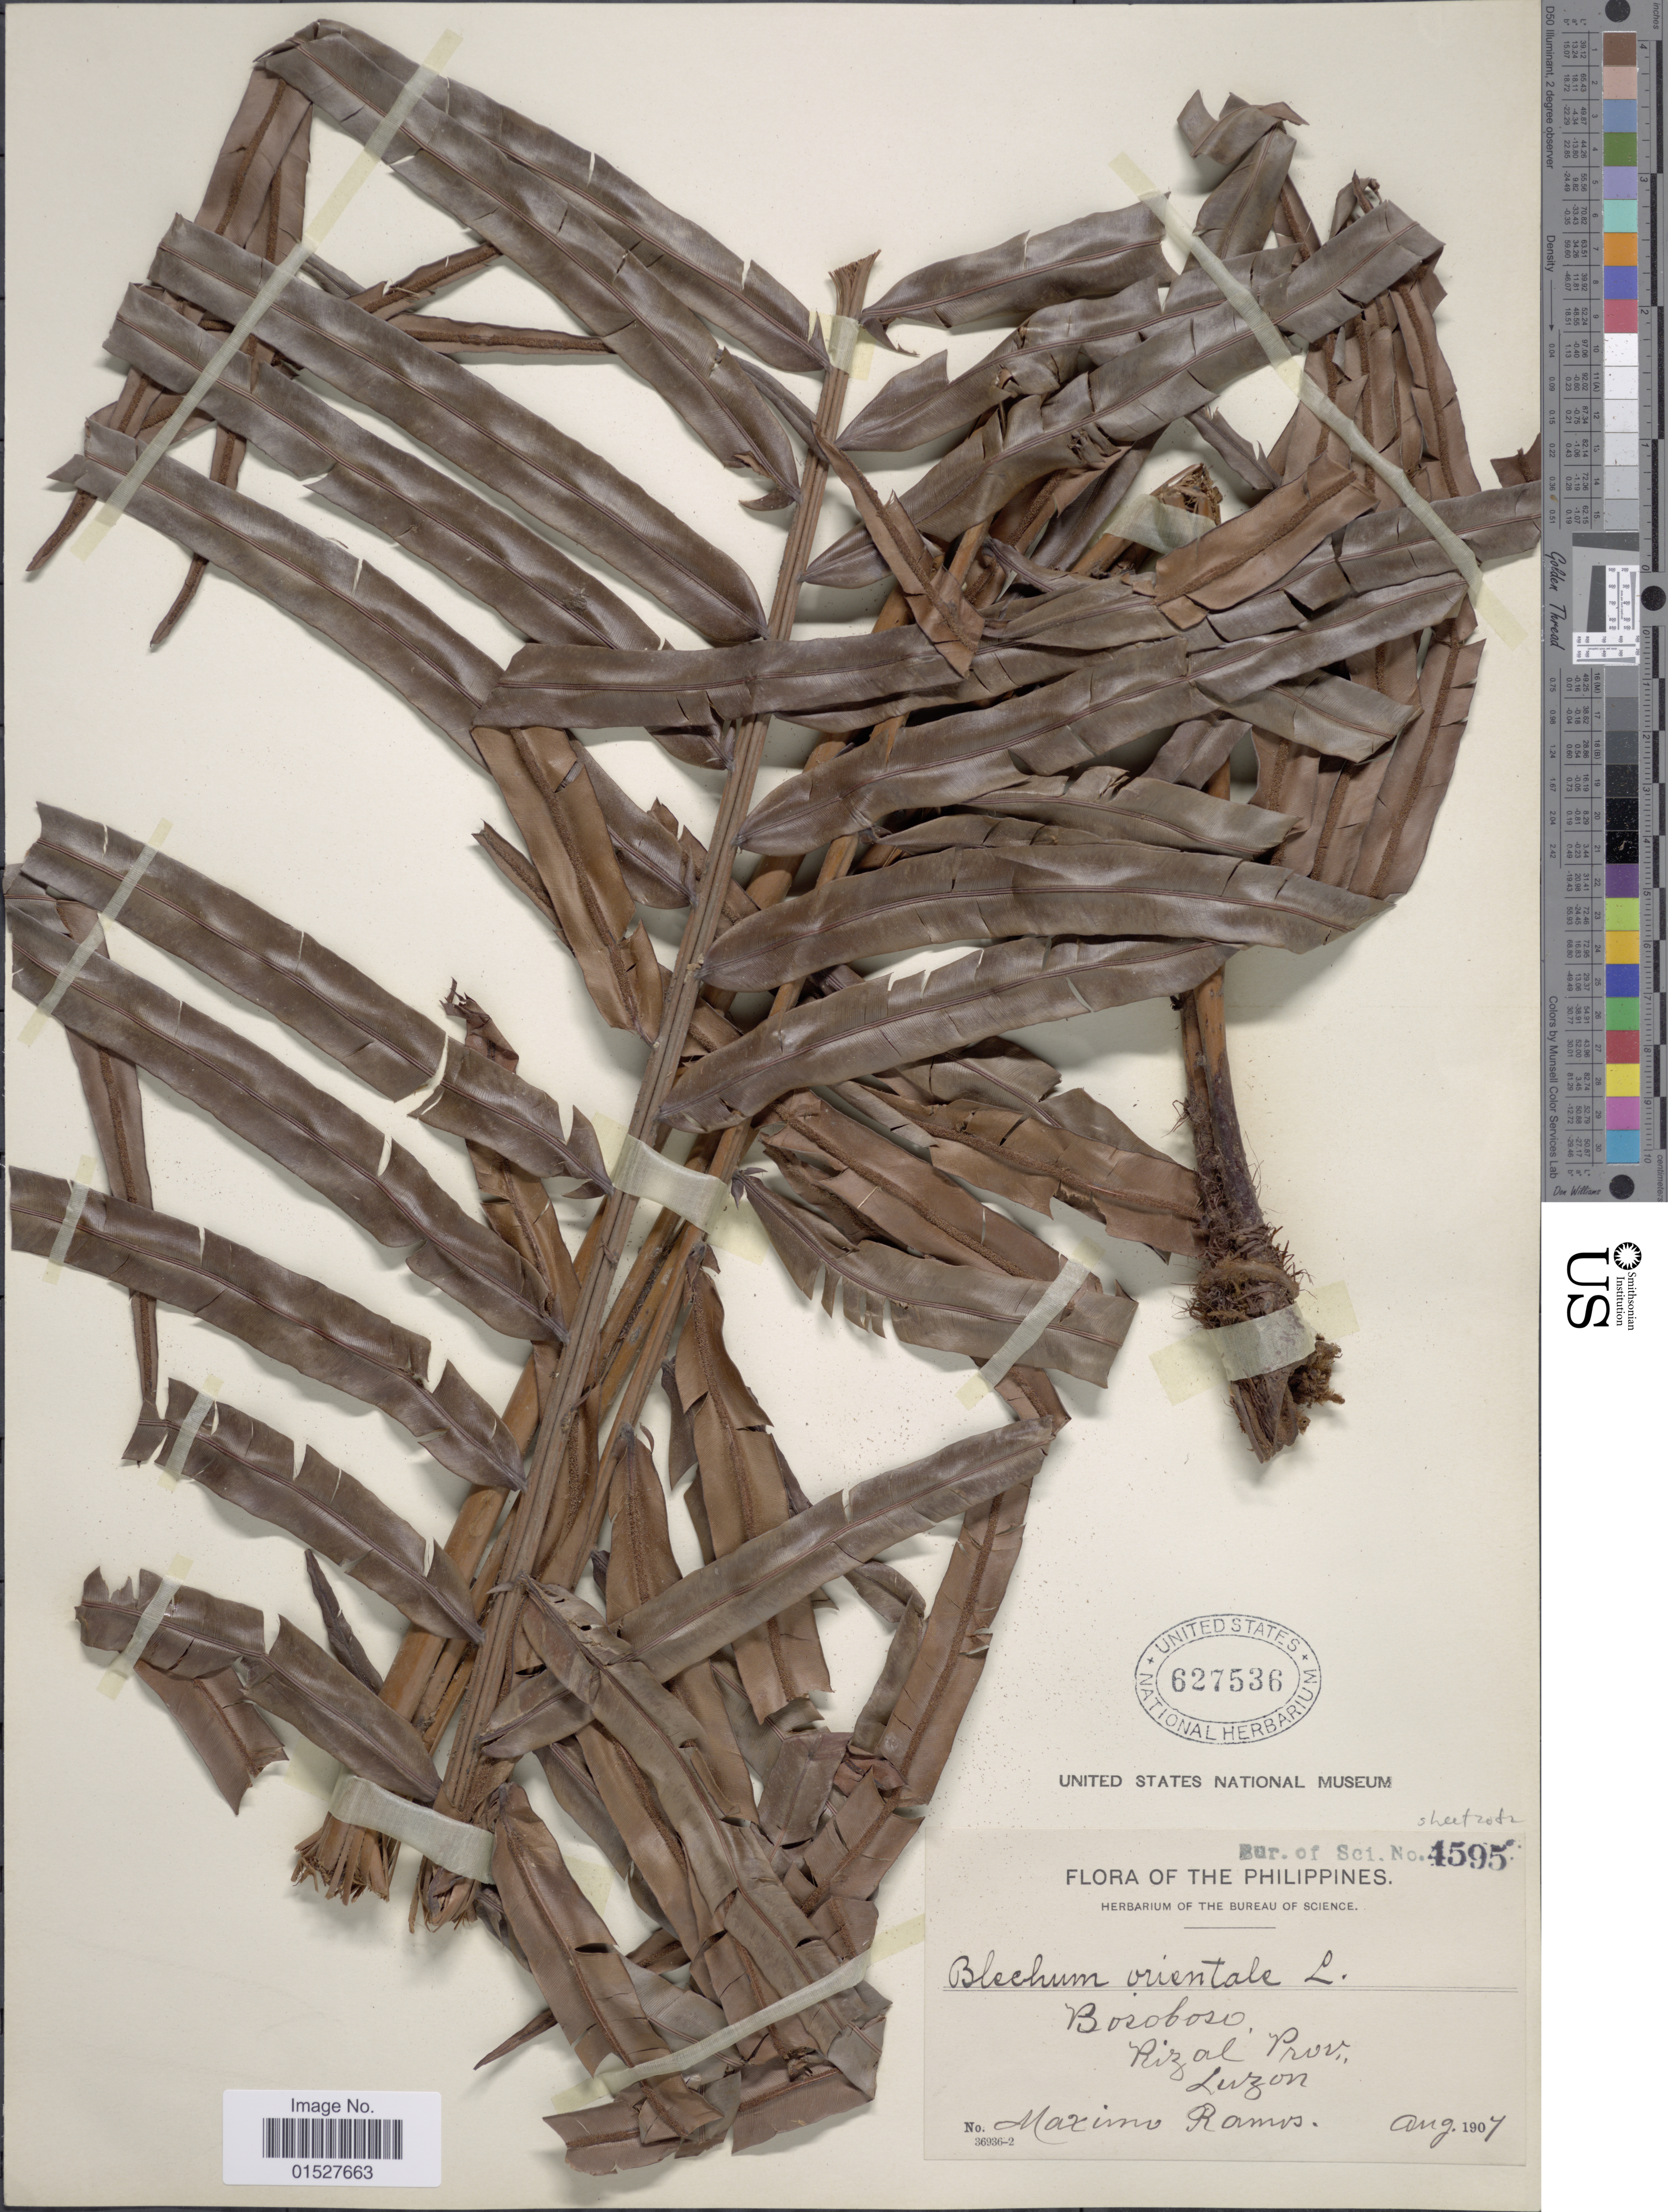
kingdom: Plantae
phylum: Tracheophyta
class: Polypodiopsida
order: Polypodiales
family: Blechnaceae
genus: Blechnum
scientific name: Blechnum orientale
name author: L.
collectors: M. Ramos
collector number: Bur. of Sci. 4595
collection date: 1907-08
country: Philippines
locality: Bosoboso. Rizal Prov., Luzon.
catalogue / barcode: US 627536